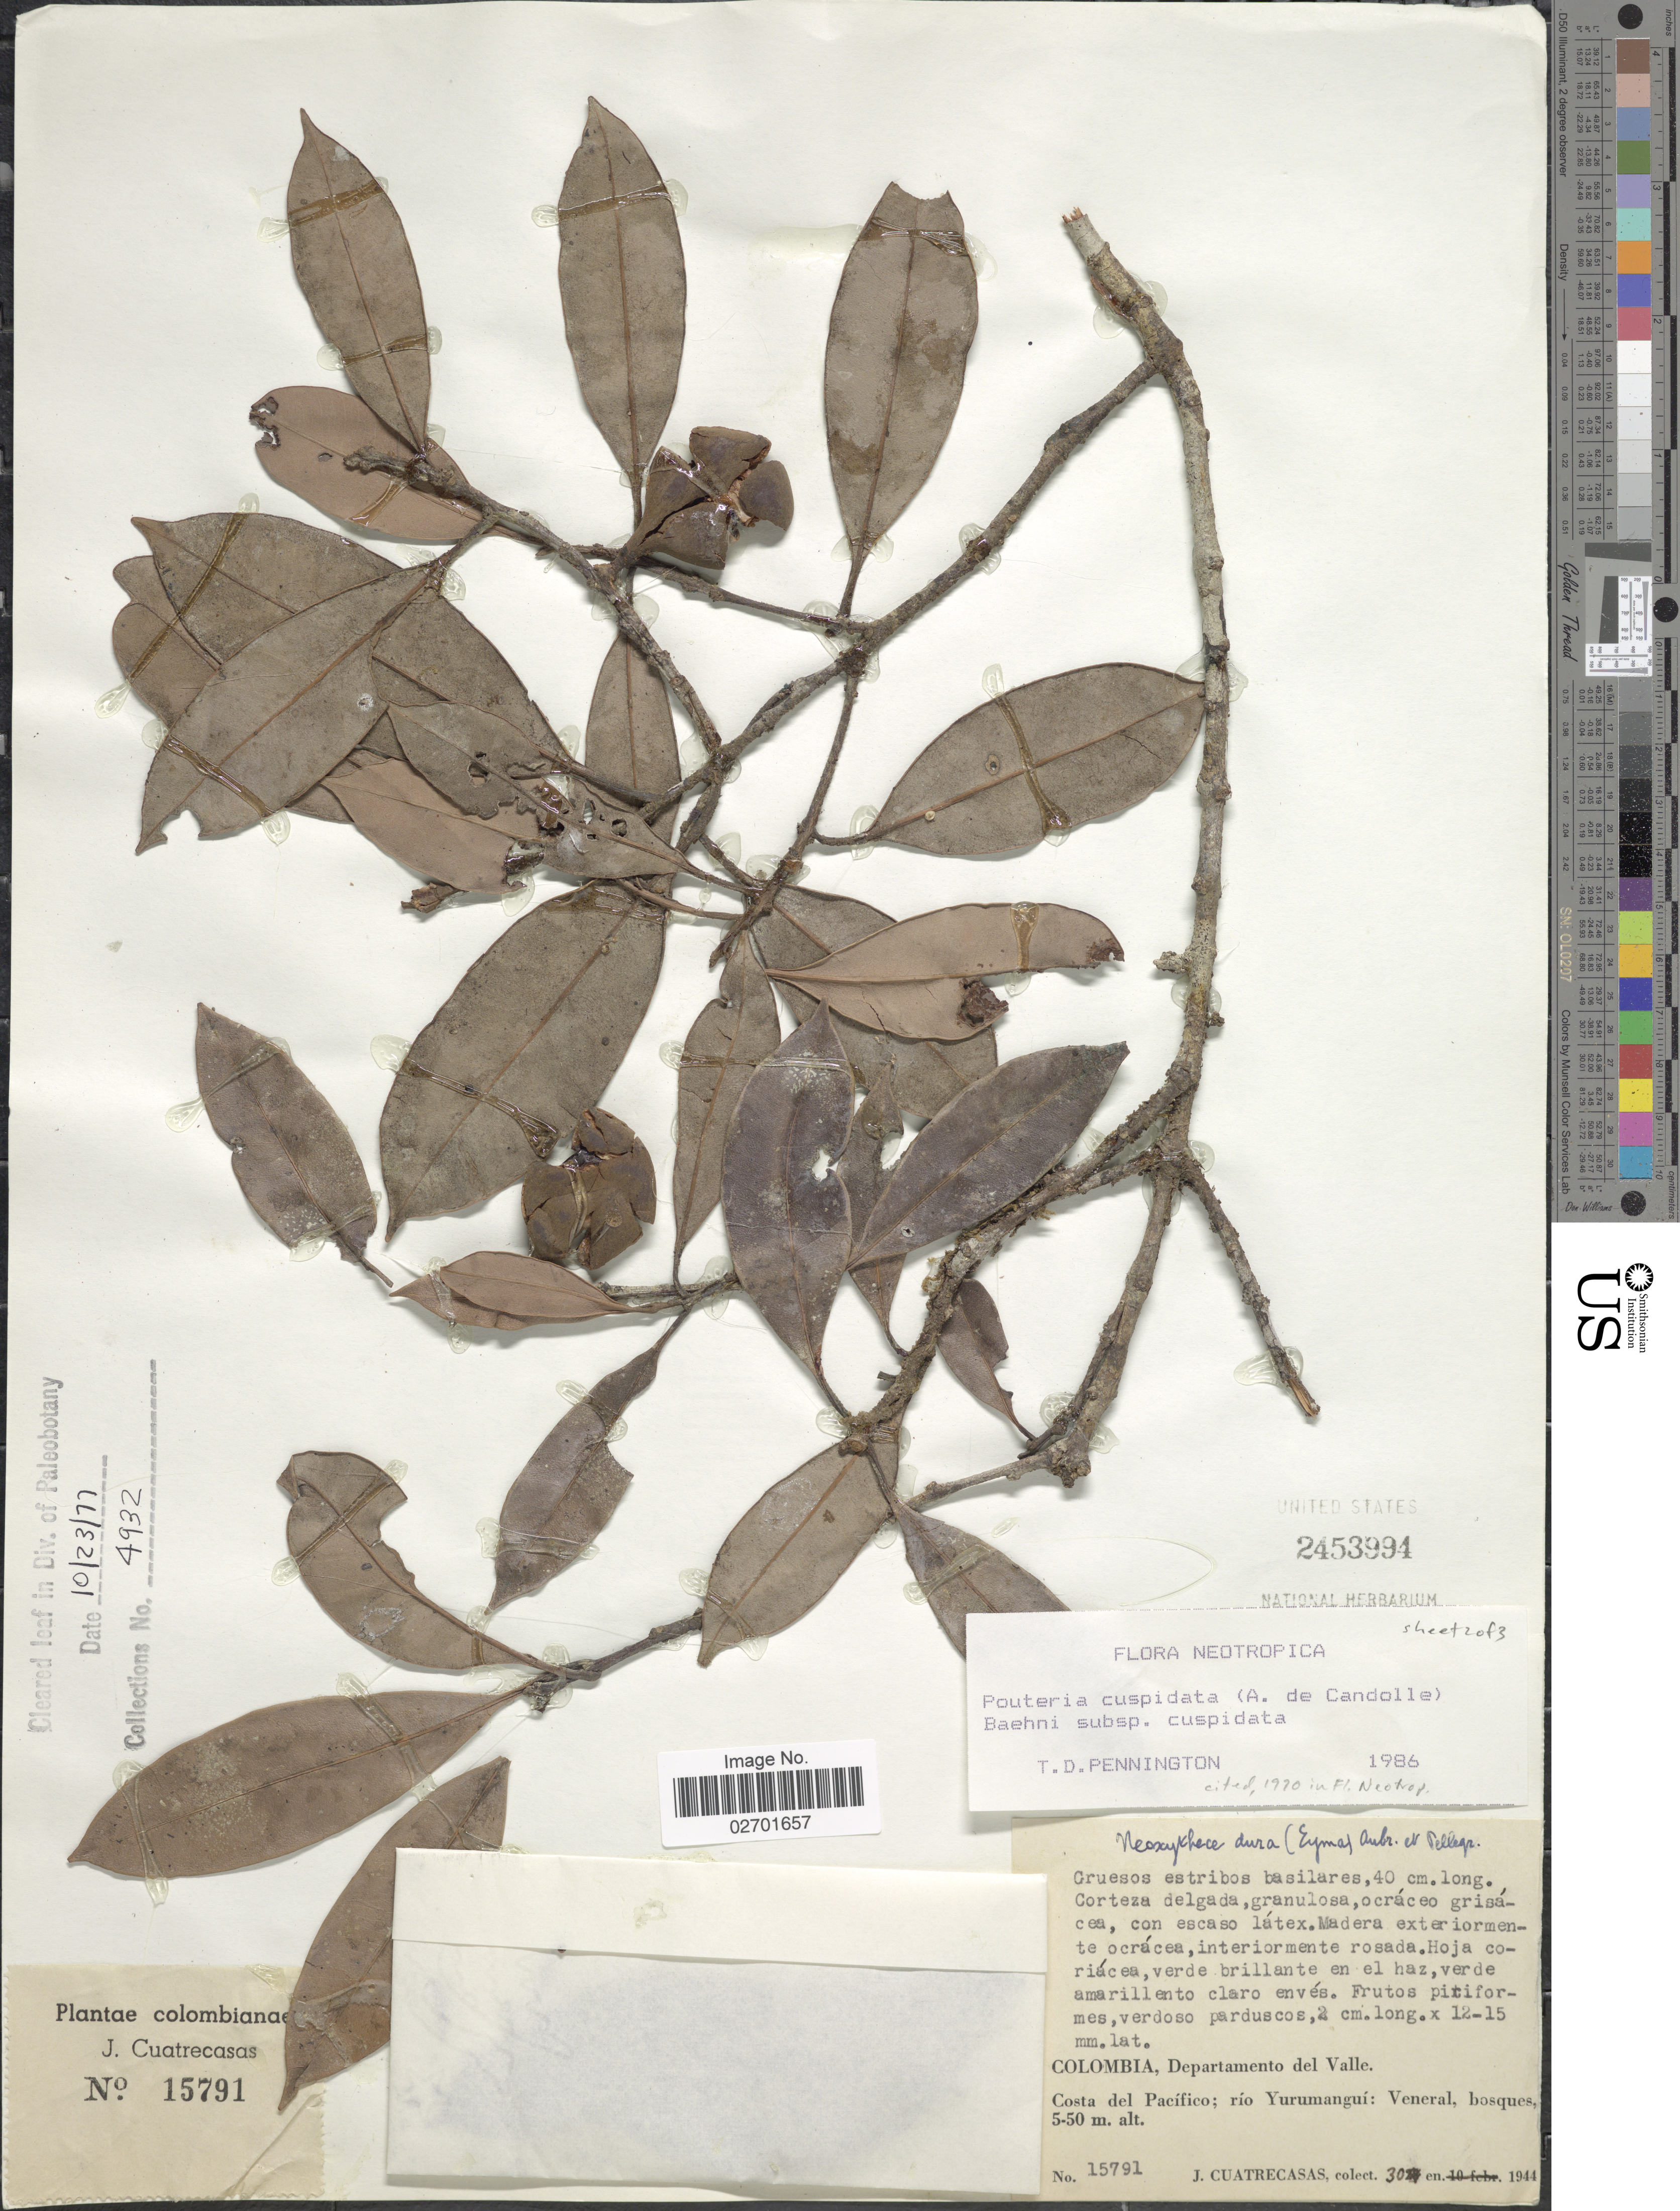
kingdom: Plantae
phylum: Tracheophyta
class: Magnoliopsida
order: Ericales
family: Sapotaceae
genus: Pouteria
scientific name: Pouteria cuspidata subsp. cuspidata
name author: (A. DC.) Baehni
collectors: J. Cuatrecasas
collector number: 15791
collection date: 1944-01-30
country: Colombia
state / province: Valle del Cauca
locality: Costa del Pacifico: rio Yurumangui: Veneral, bosques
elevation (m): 5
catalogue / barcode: US 2453994